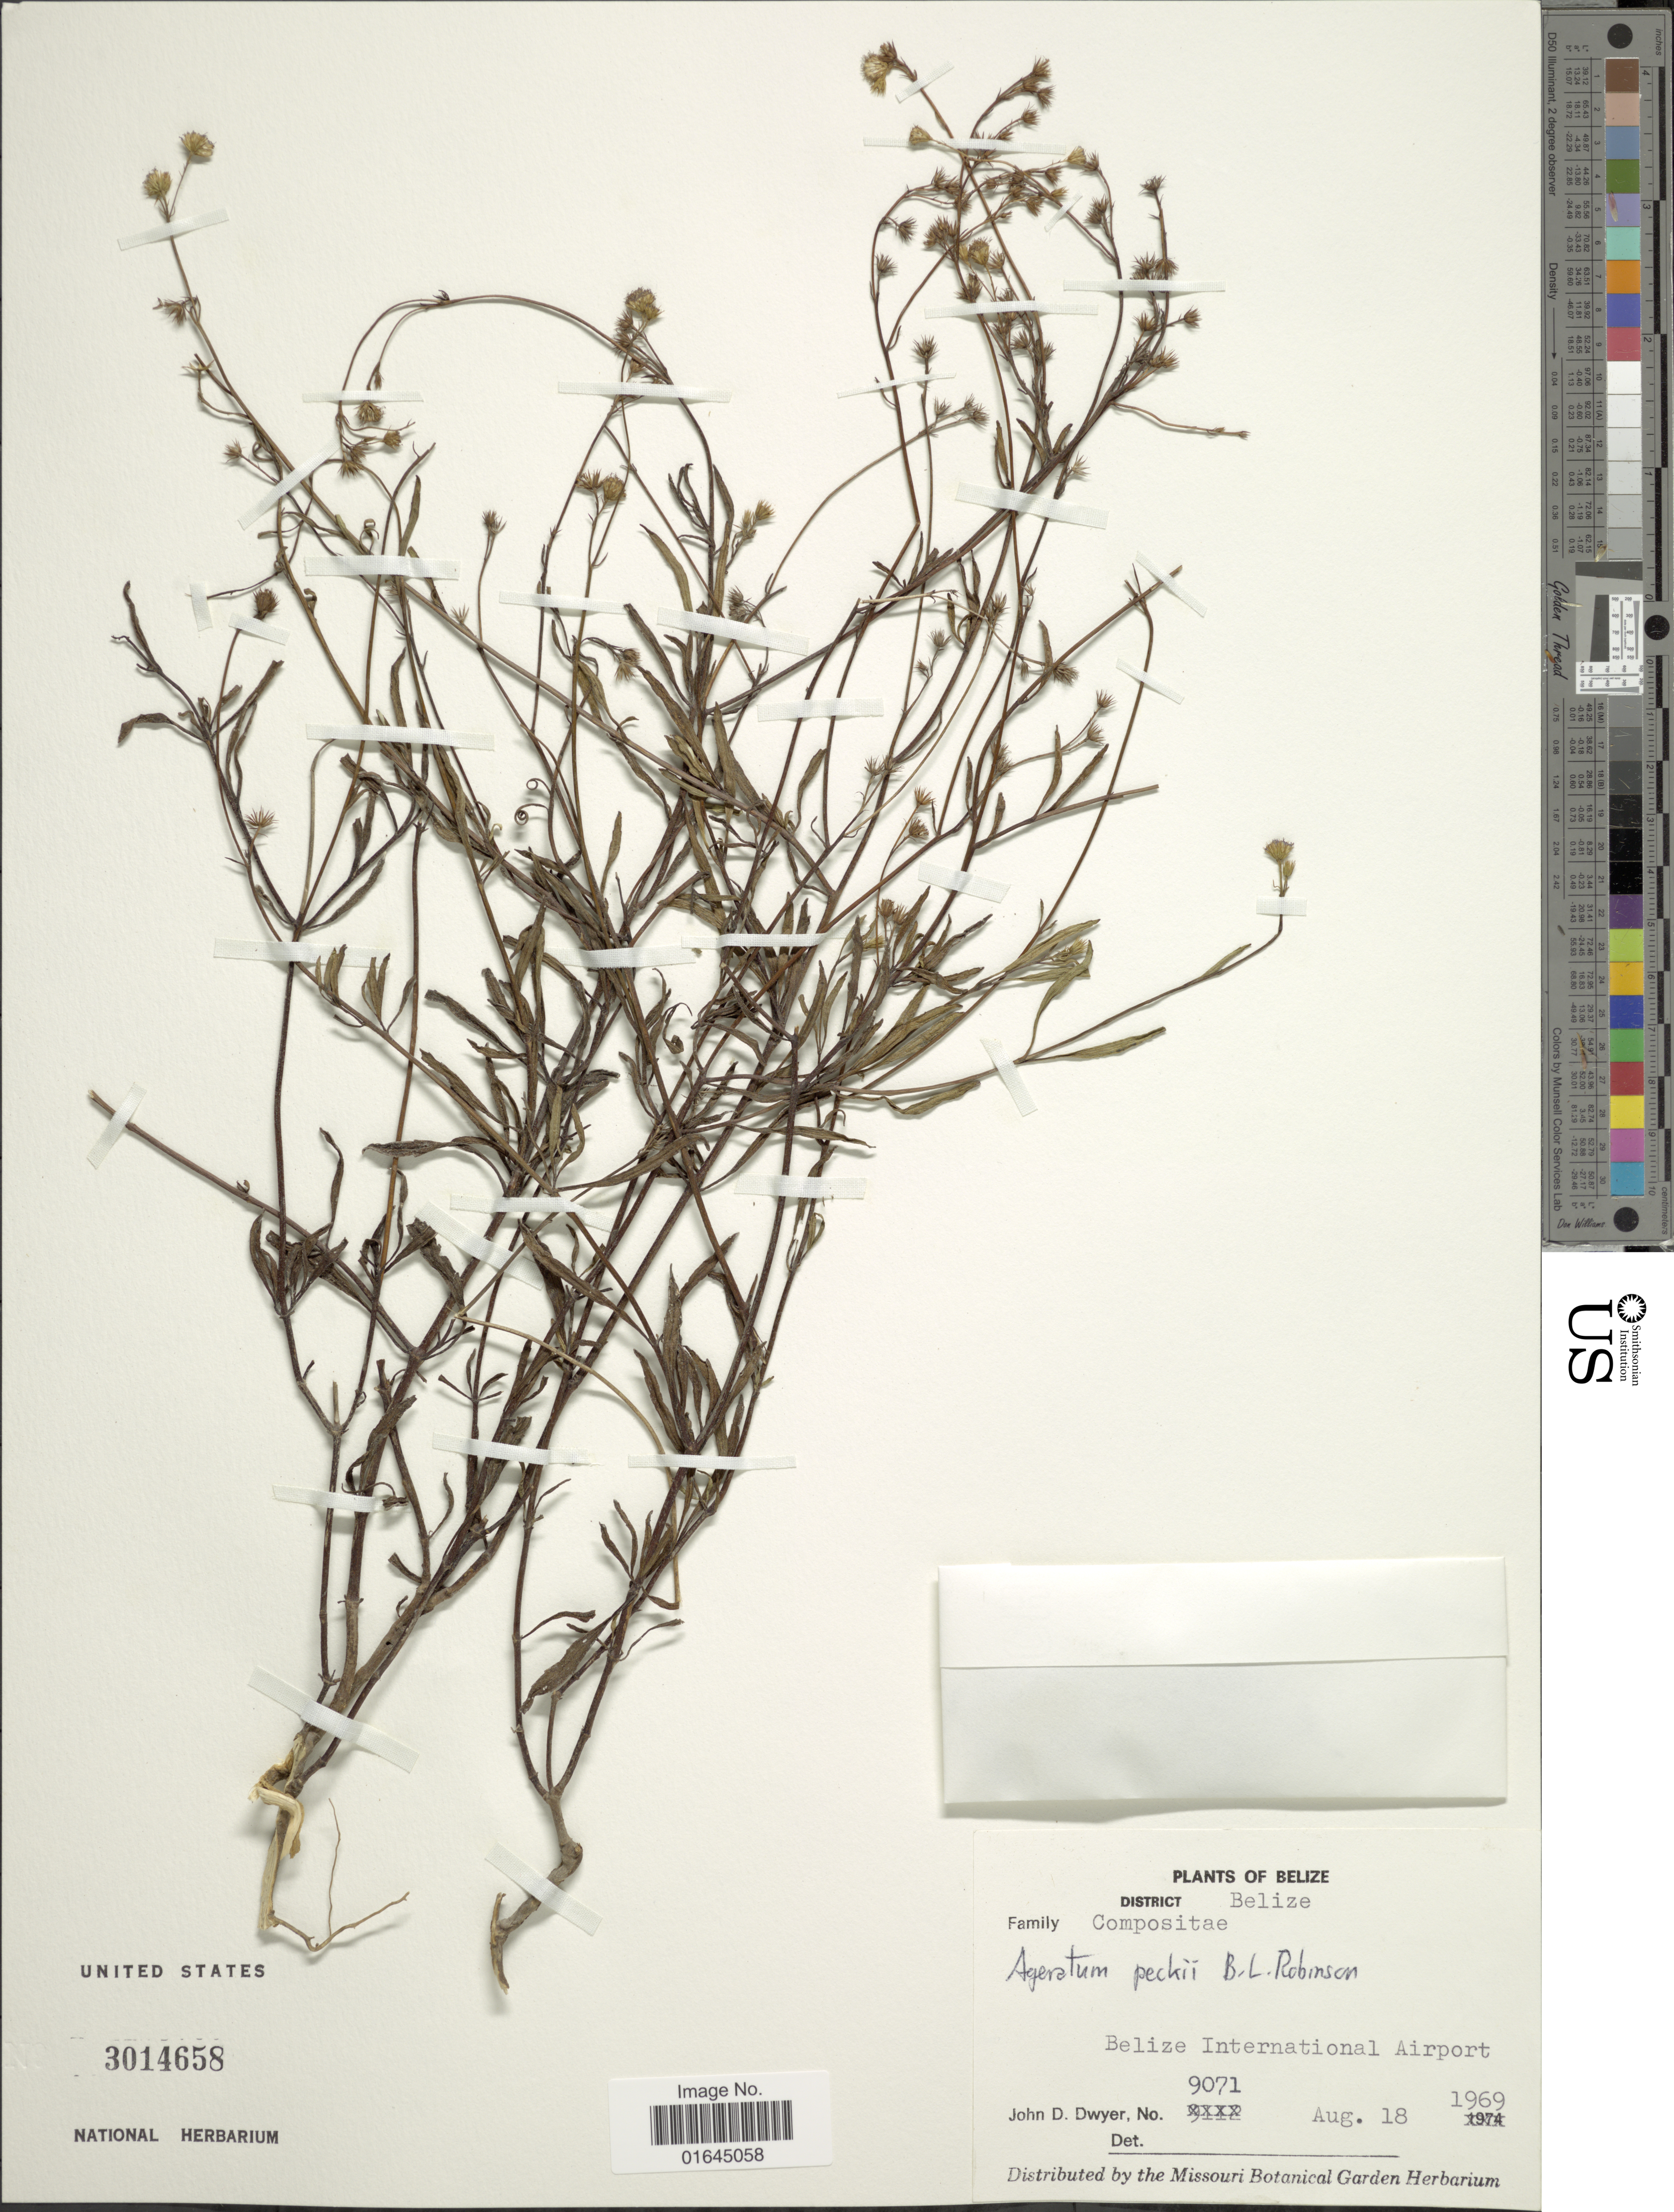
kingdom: Plantae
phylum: Tracheophyta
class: Magnoliopsida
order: Asterales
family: Asteraceae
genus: Ageratum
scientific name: Ageratum peckii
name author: B.L. Rob.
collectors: J. D. Dwyer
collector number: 9071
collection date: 1969-08-18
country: Belize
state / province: Belize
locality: District Belize, Belize International Airport.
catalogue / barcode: US 3014658